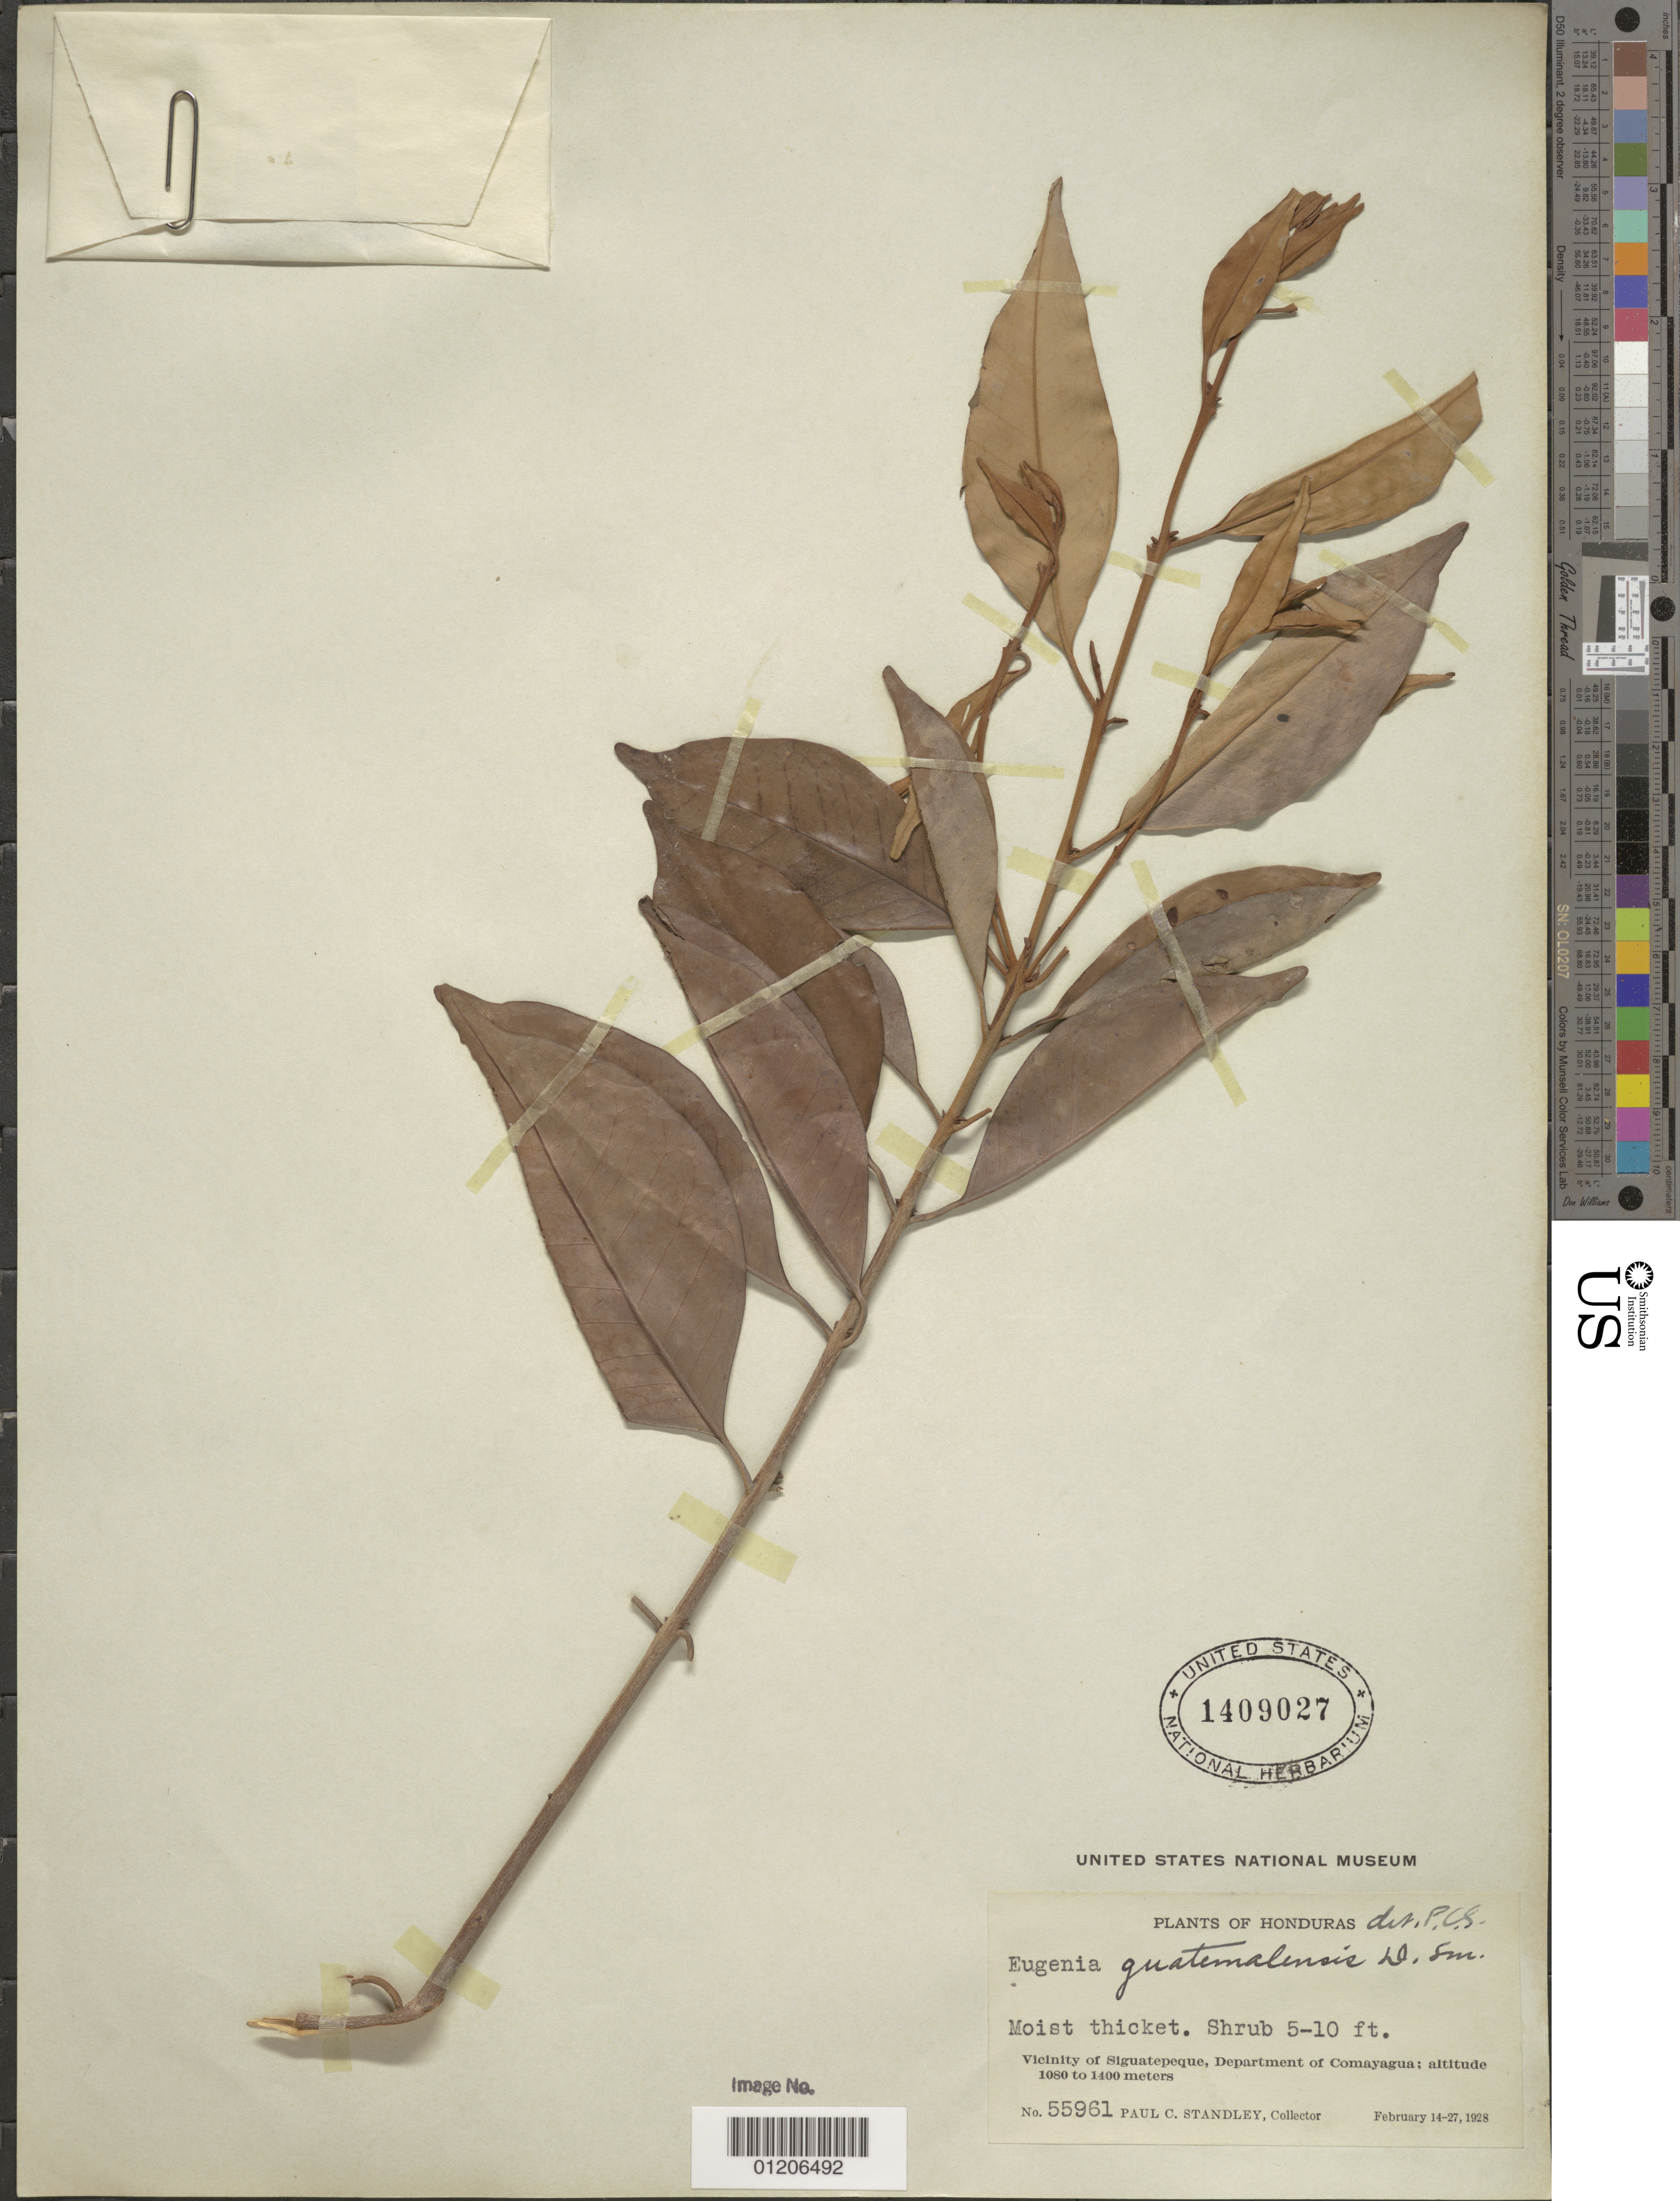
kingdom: Plantae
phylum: Tracheophyta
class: Magnoliopsida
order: Myrtales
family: Myrtaceae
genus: Eugenia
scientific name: Eugenia guatemalensis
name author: Donn. Sm.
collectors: P. C. Standley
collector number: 55961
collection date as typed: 14 Feb 1928 to 27 Feb 1928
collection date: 1928-02-14/1928-02-27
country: Honduras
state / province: Comayagua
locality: Vicinity of Siguatepeque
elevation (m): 1080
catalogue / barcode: US 1409027